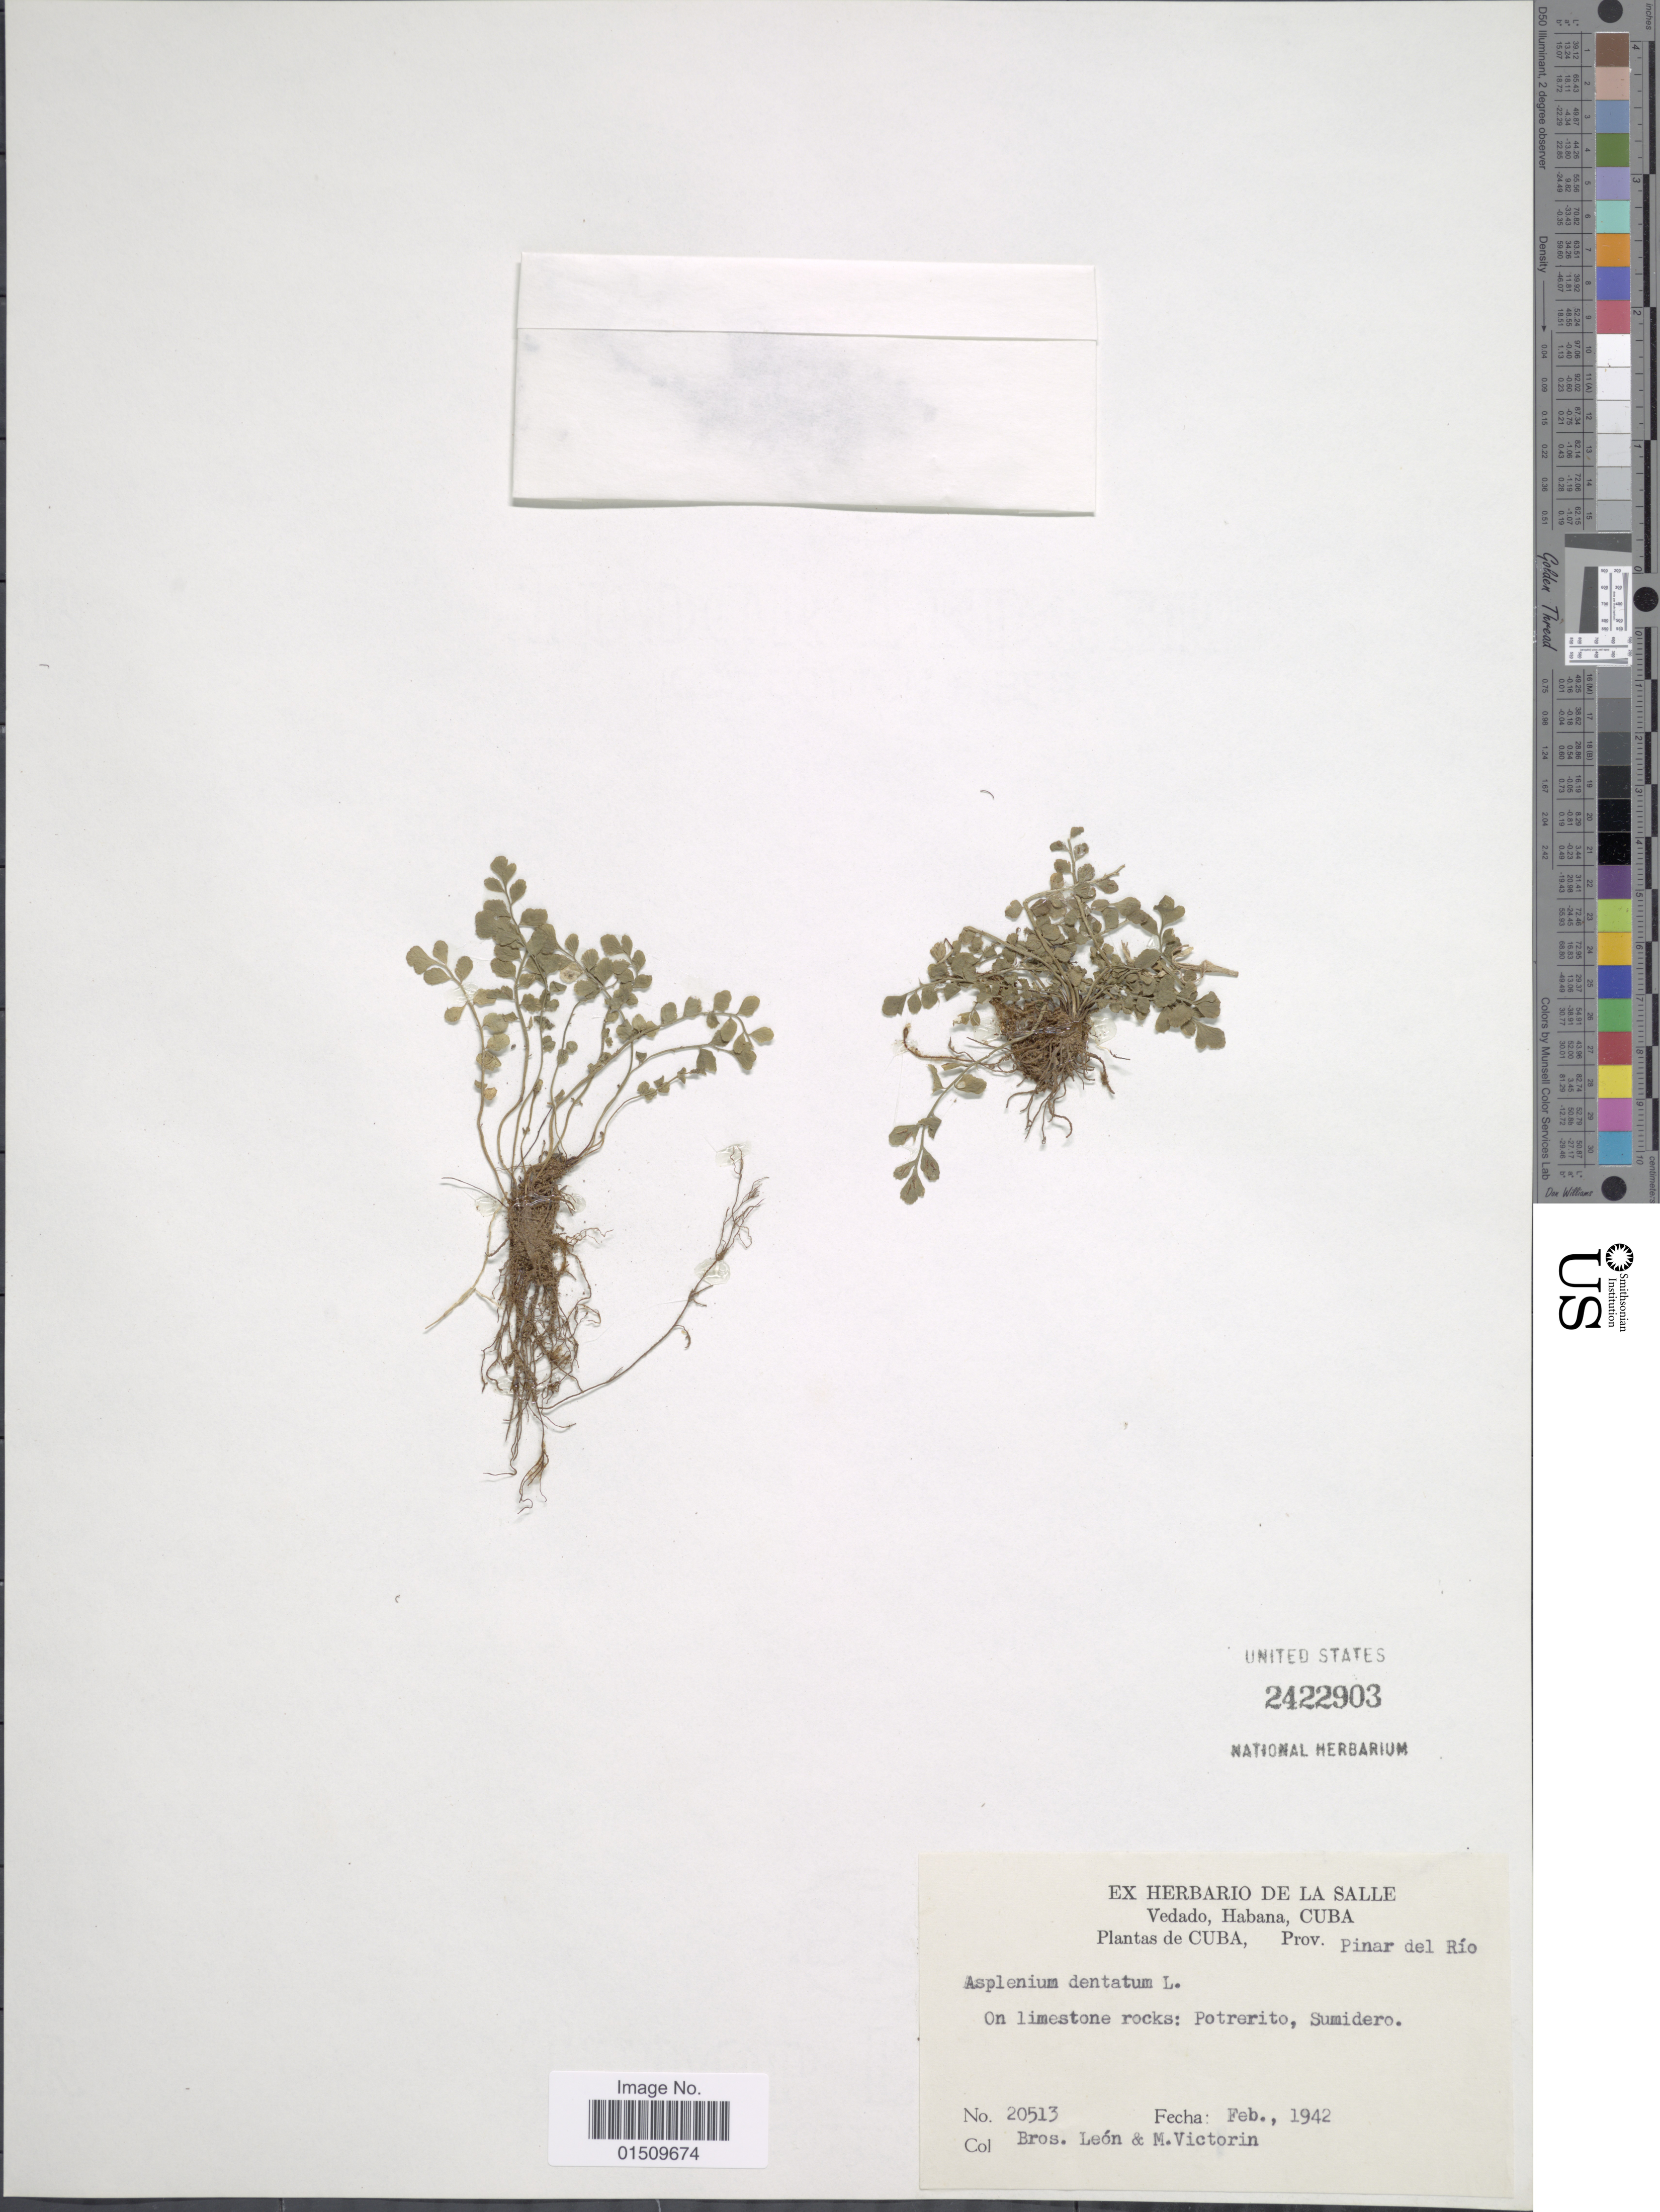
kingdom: Plantae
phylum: Tracheophyta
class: Polypodiopsida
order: Polypodiales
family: Aspleniaceae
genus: Asplenium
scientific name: Asplenium trichomanes-dentatum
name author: L.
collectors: Bro. León & M. Victorin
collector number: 20513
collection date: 1942-02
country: Cuba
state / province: Pinar del Río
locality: Cuba, Vedado, Habana, on limestone rocks: Potrerito, Sumidero.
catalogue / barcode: US 2422903